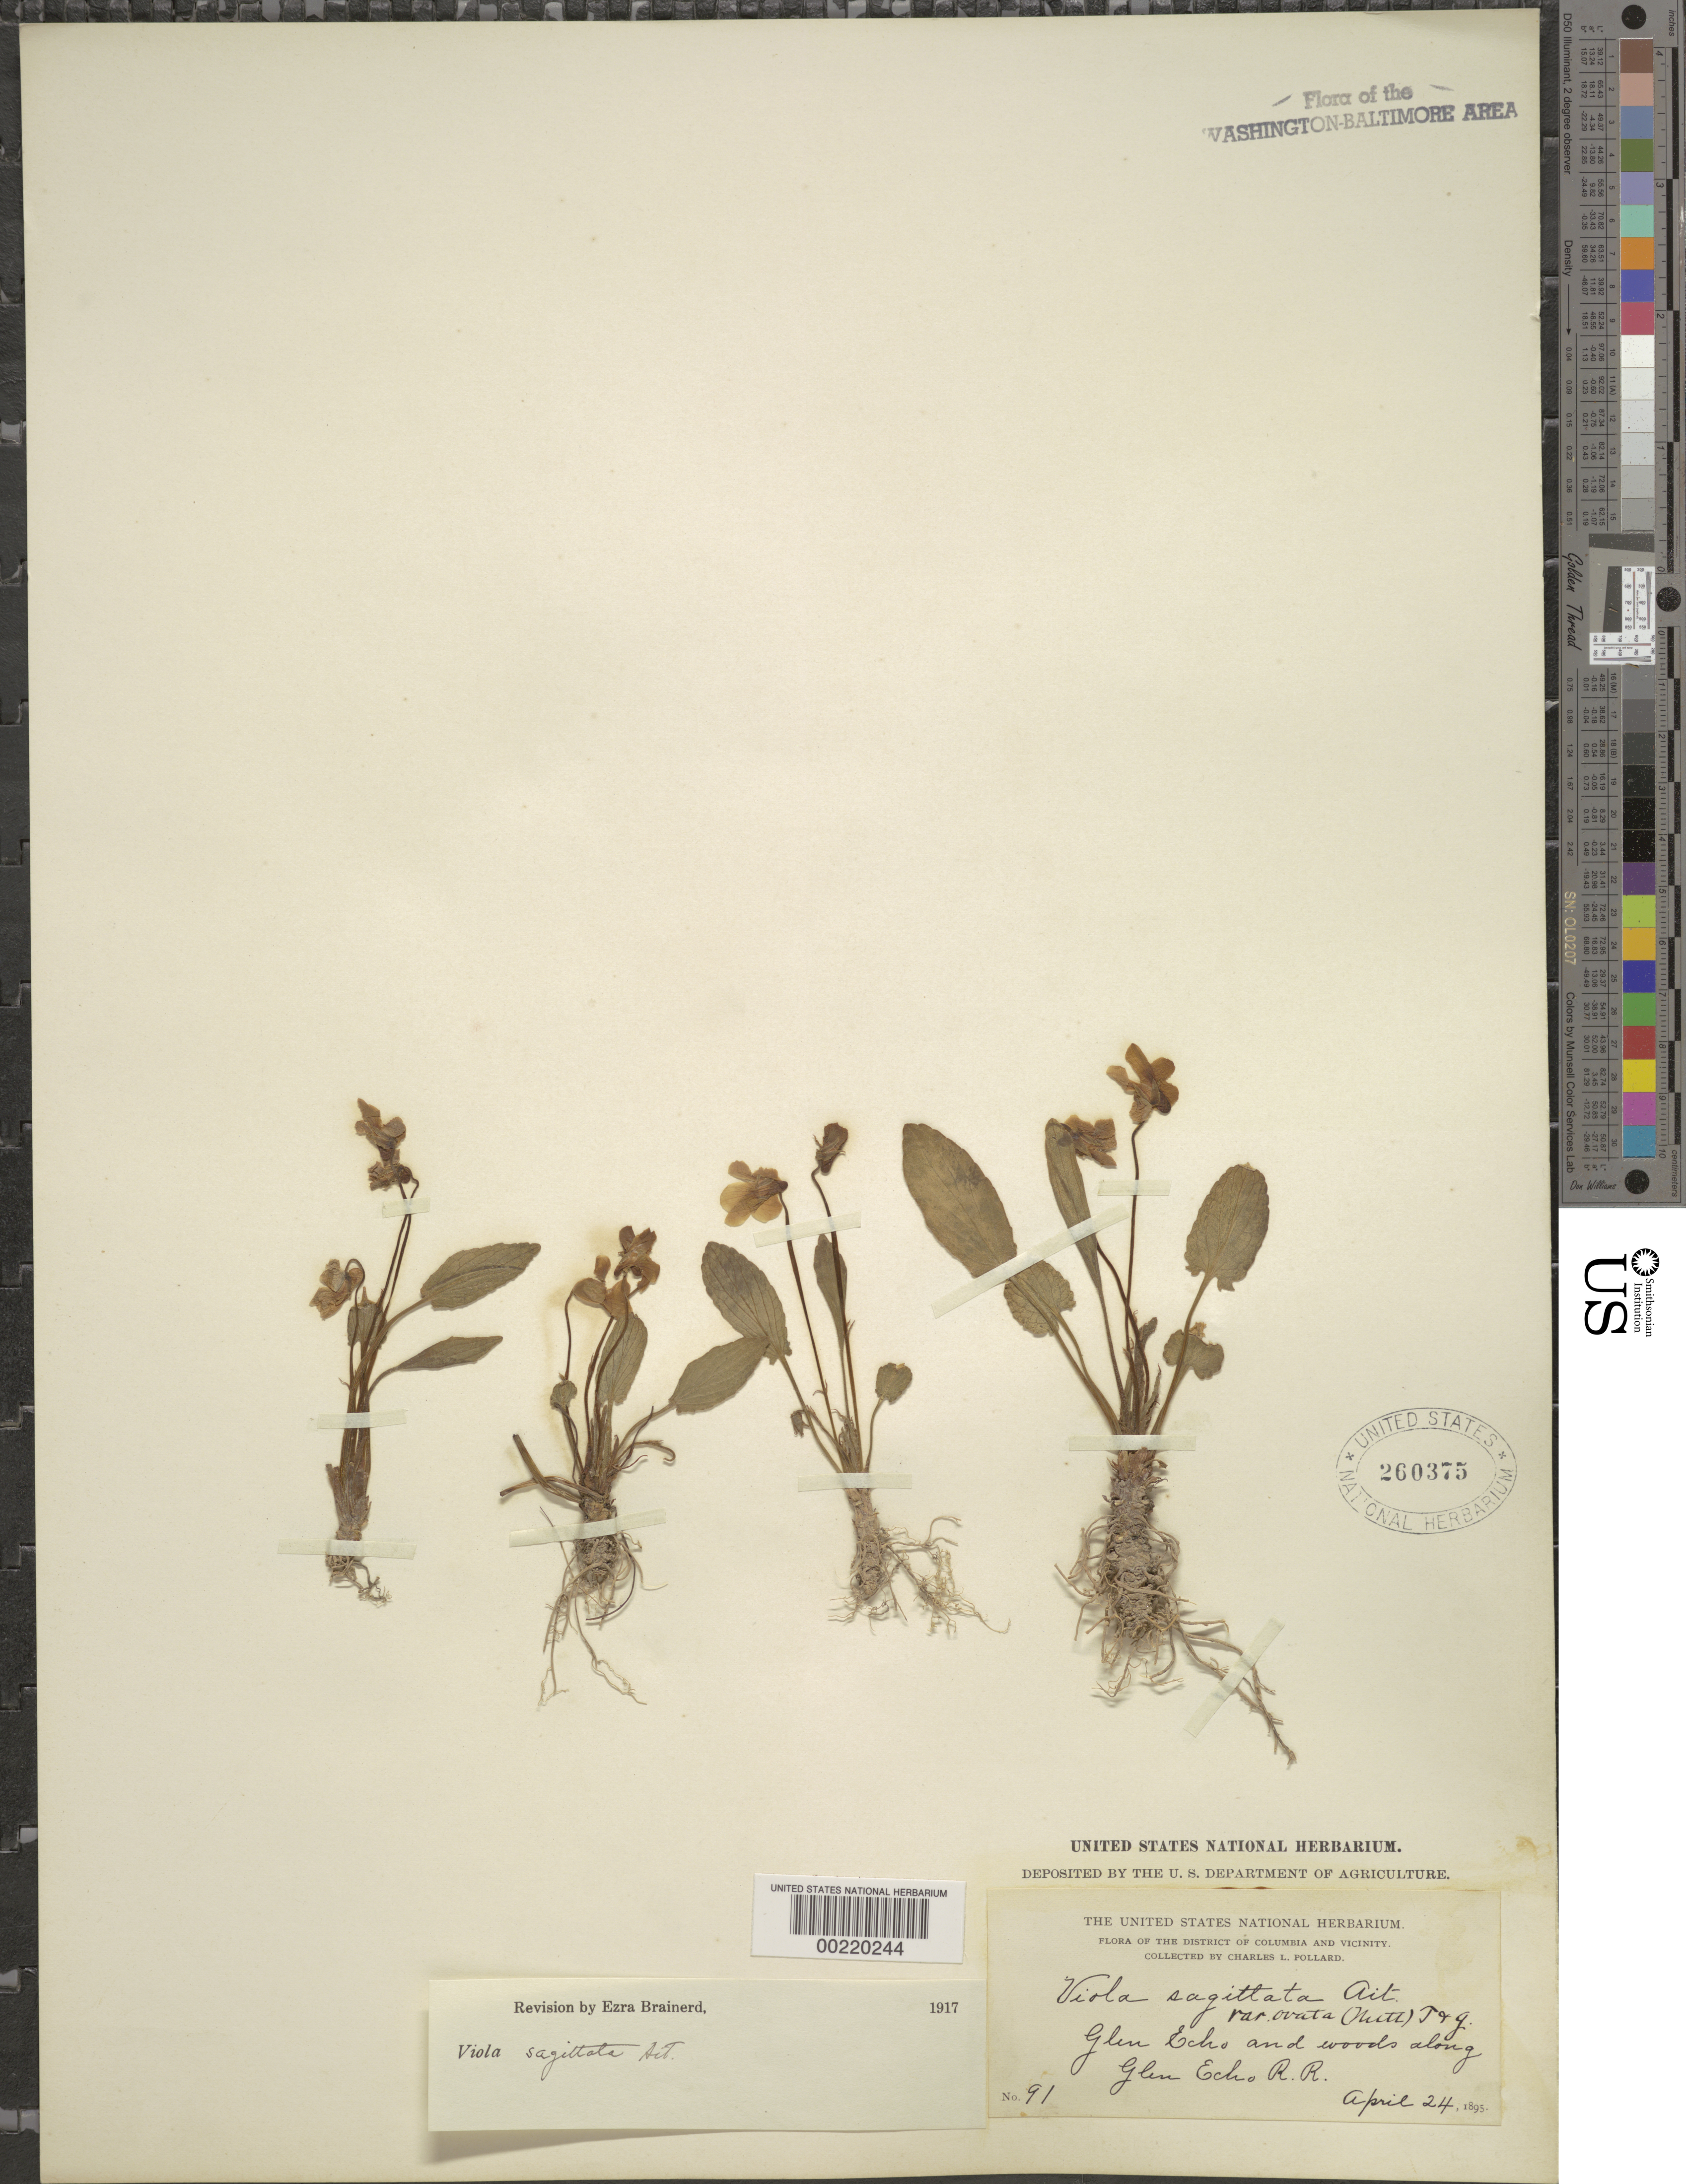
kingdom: Plantae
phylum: Tracheophyta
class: Magnoliopsida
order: Malpighiales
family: Violaceae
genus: Viola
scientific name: Viola sagittata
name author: Aiton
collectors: C. L. Pollard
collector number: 91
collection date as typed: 24 Apr 1895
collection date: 1895-04-24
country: United States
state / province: Maryland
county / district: Montgomery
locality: Glen Echo, Glen Echo railroad C. & O. Canal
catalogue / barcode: US 260375